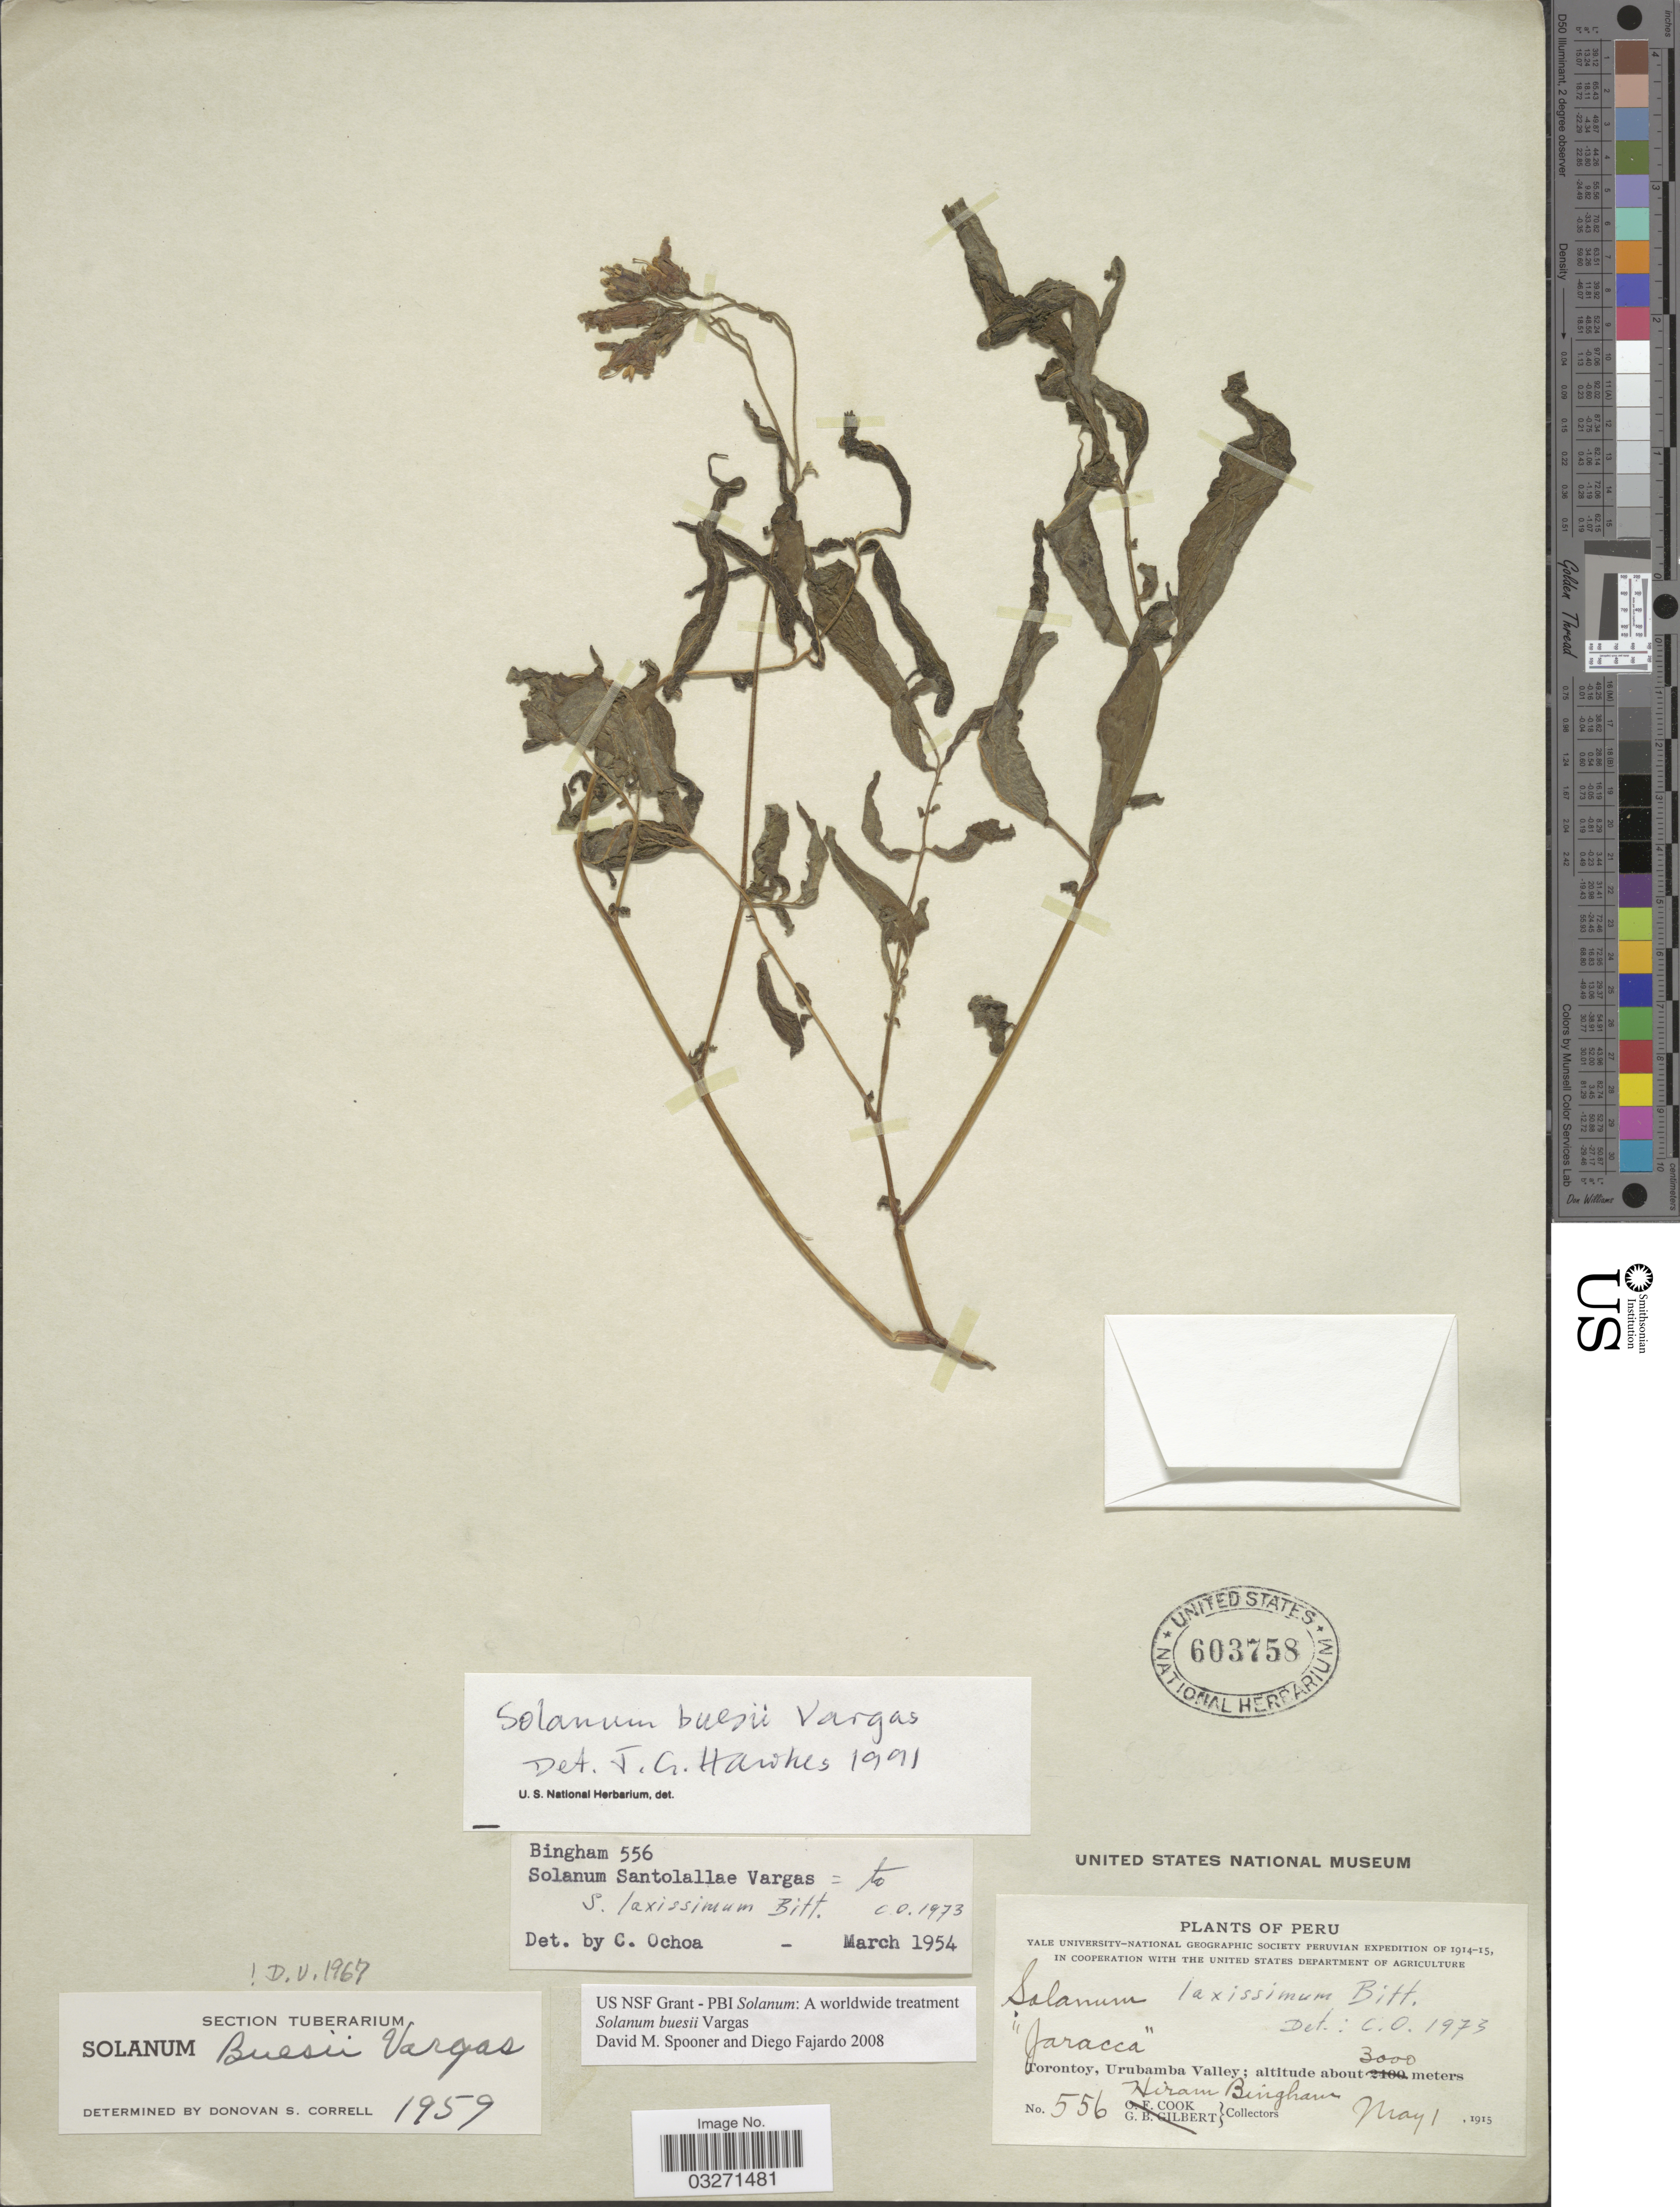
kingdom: Plantae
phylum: Tracheophyta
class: Magnoliopsida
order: Solanales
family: Solanaceae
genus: Solanum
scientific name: Solanum buesii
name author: Vargas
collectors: H. Bingham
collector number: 556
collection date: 1915-05-01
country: Peru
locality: Torontoy, Urubamba Valley.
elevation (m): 3000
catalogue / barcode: US 603758